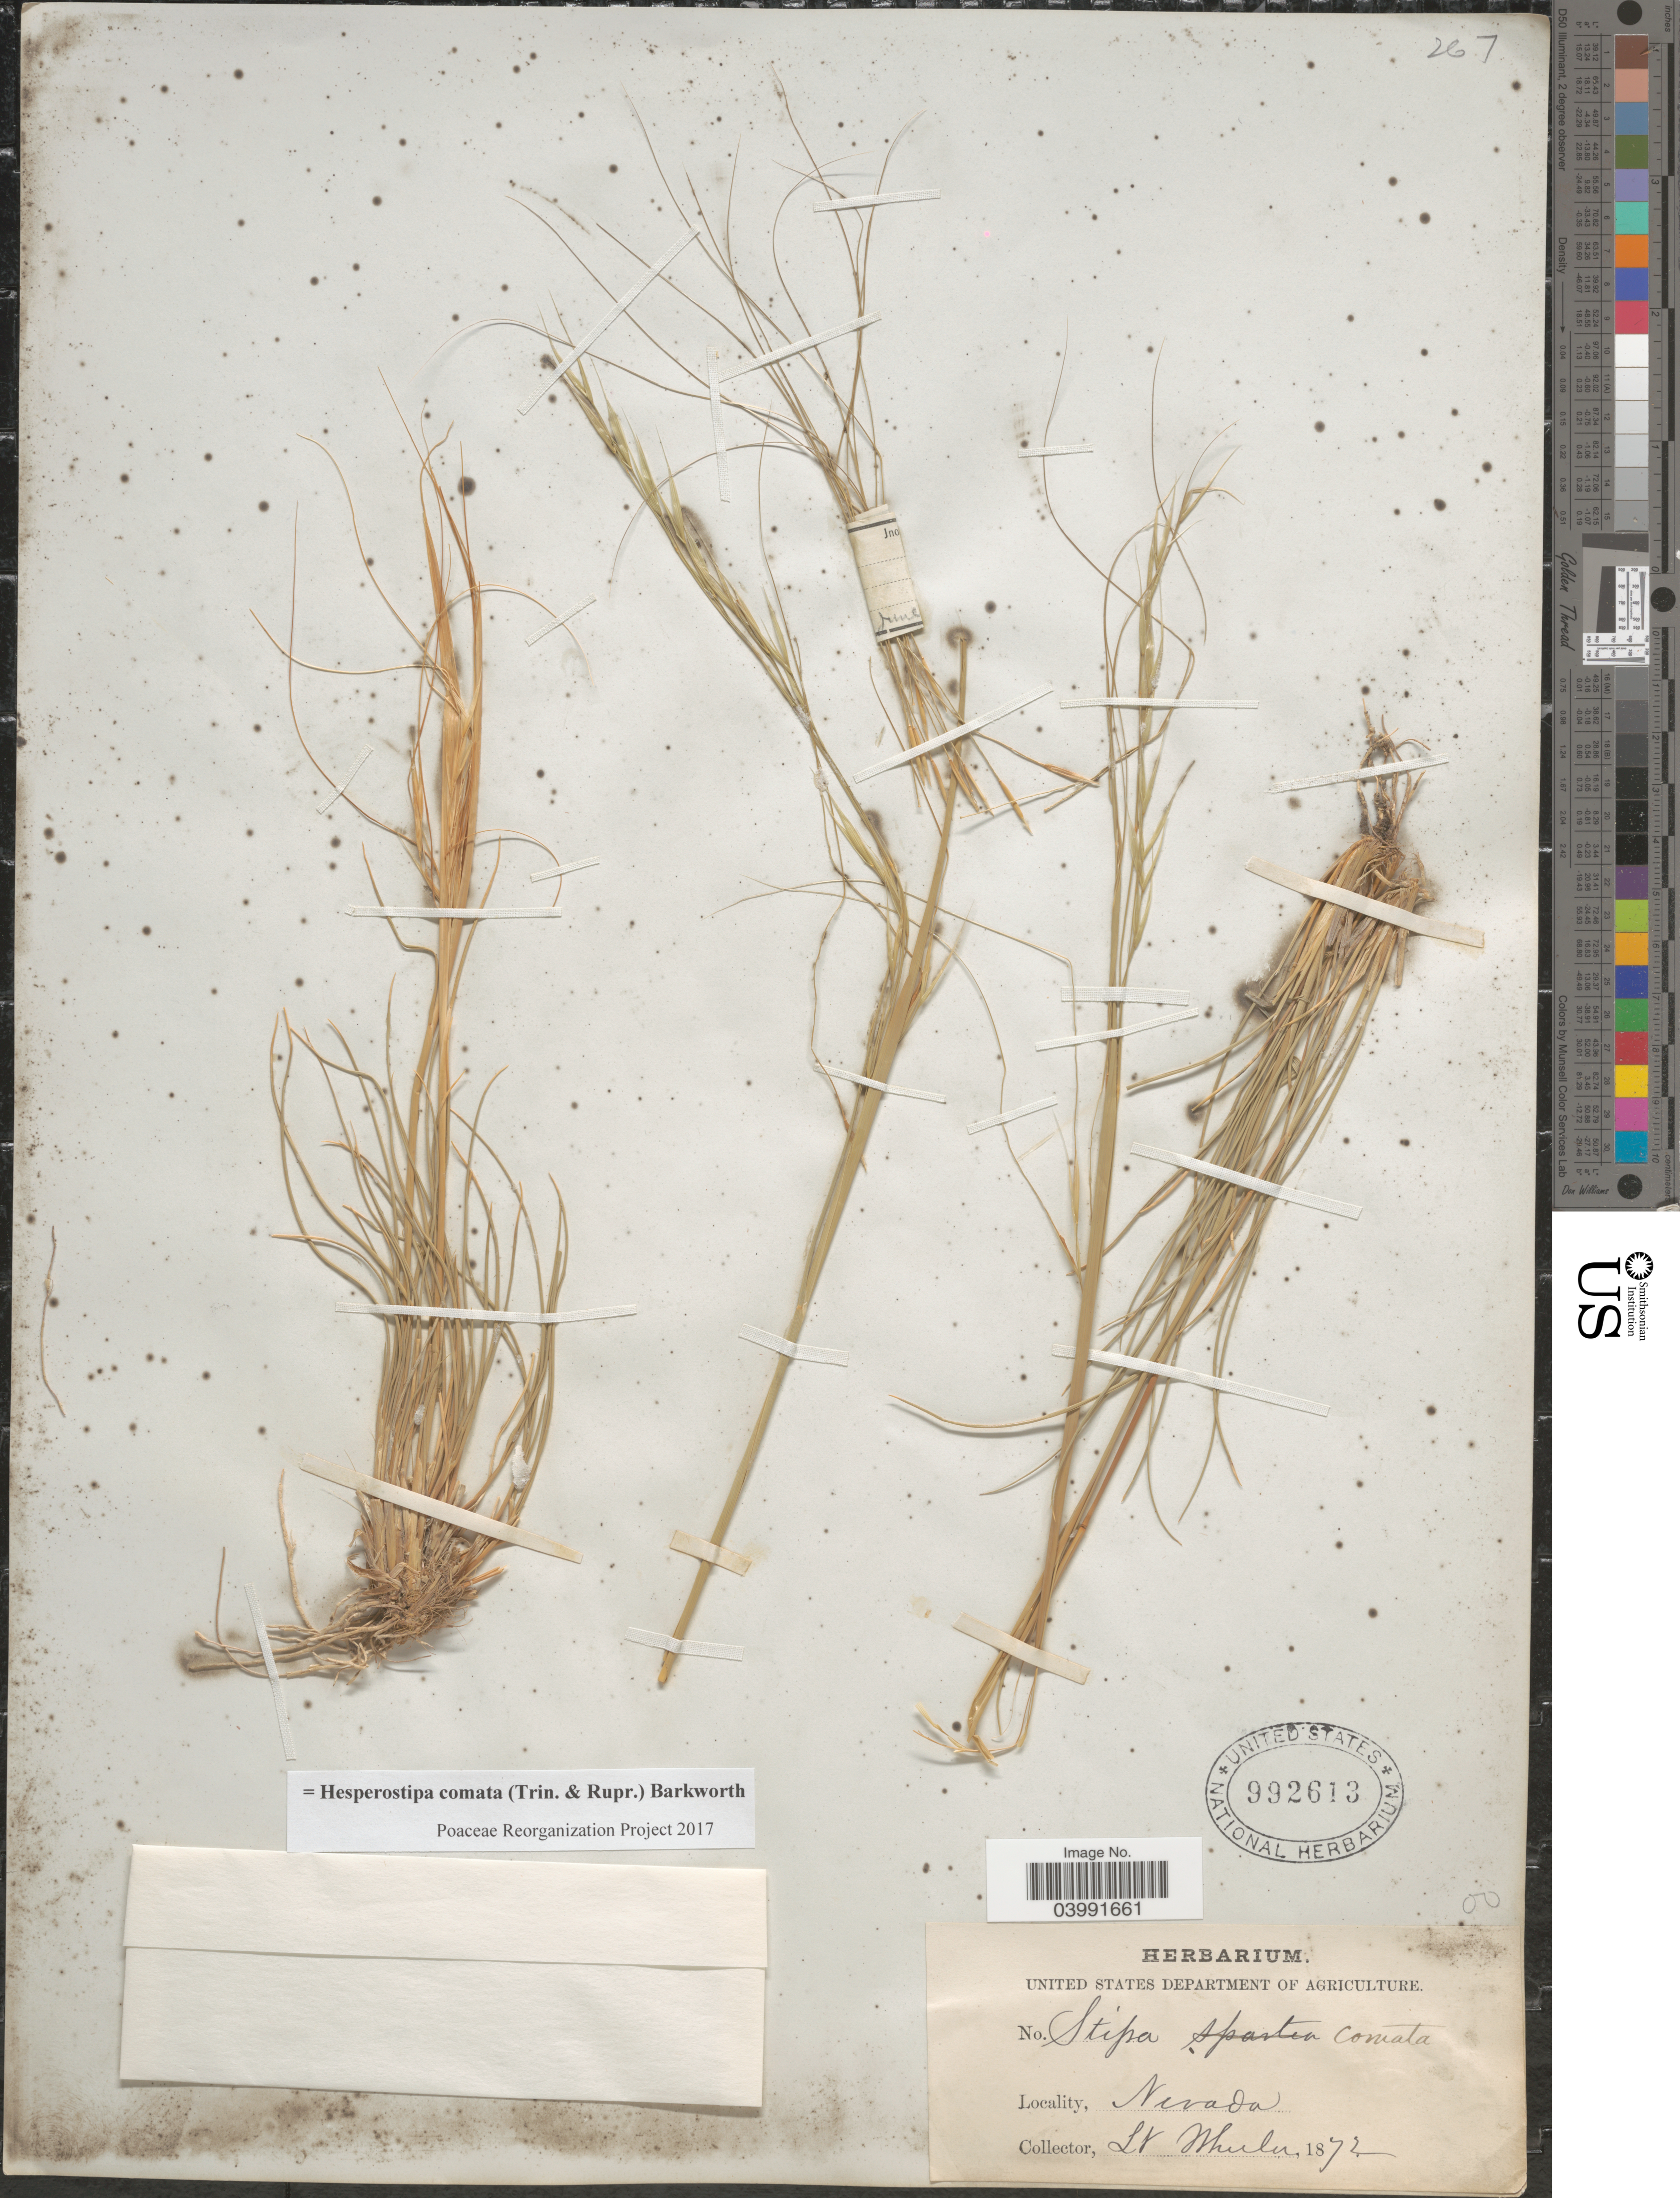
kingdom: Plantae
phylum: Tracheophyta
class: Liliopsida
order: Poales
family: Poaceae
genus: Hesperostipa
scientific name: Hesperostipa comata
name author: (Trin. & Rupr.) Barkworth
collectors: Wheeler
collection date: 1872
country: United States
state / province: Nevada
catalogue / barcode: US 992613